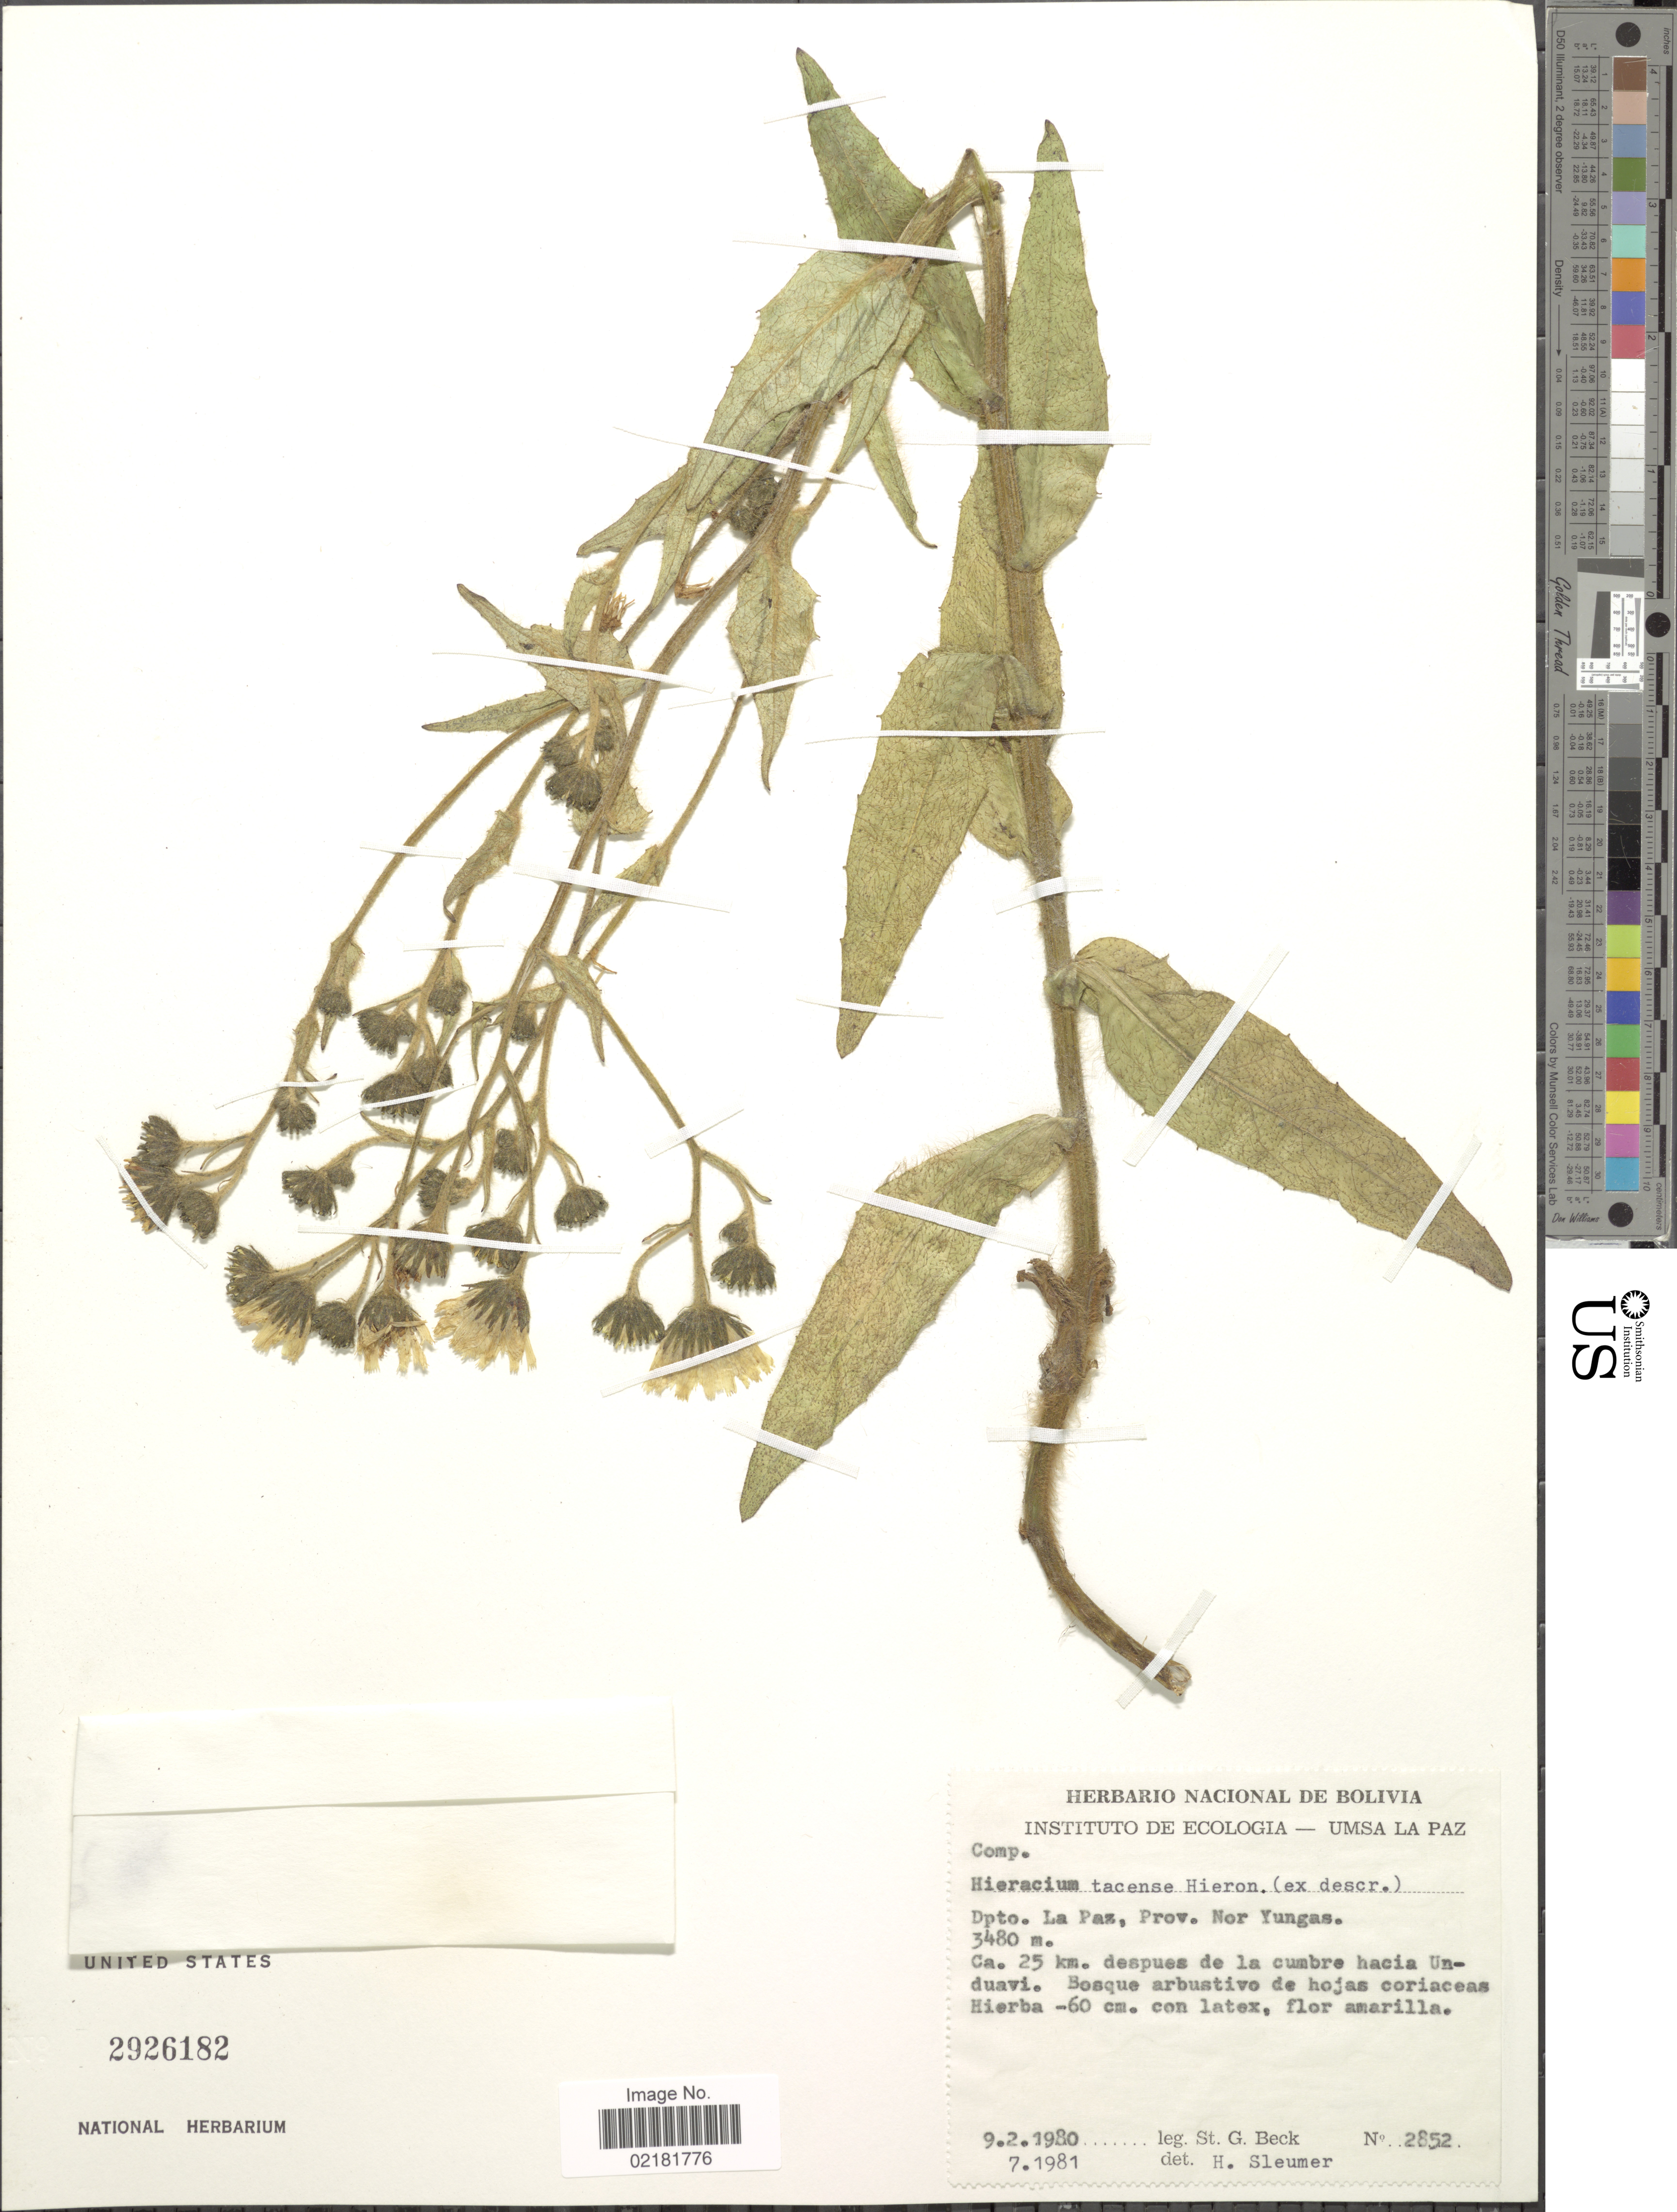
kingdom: Plantae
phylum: Tracheophyta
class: Magnoliopsida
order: Asterales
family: Asteraceae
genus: Hieracium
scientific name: Hieracium trichodontum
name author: (Sch. Bip.) Arvet-Touvet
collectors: S. G. Beck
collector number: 2852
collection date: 1980-02-09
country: Bolivia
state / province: La Paz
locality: Prov. Nor Yungas, ca. 25 km. despues de la cumbre hacia Unduavi.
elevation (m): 3480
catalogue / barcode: US 2926182